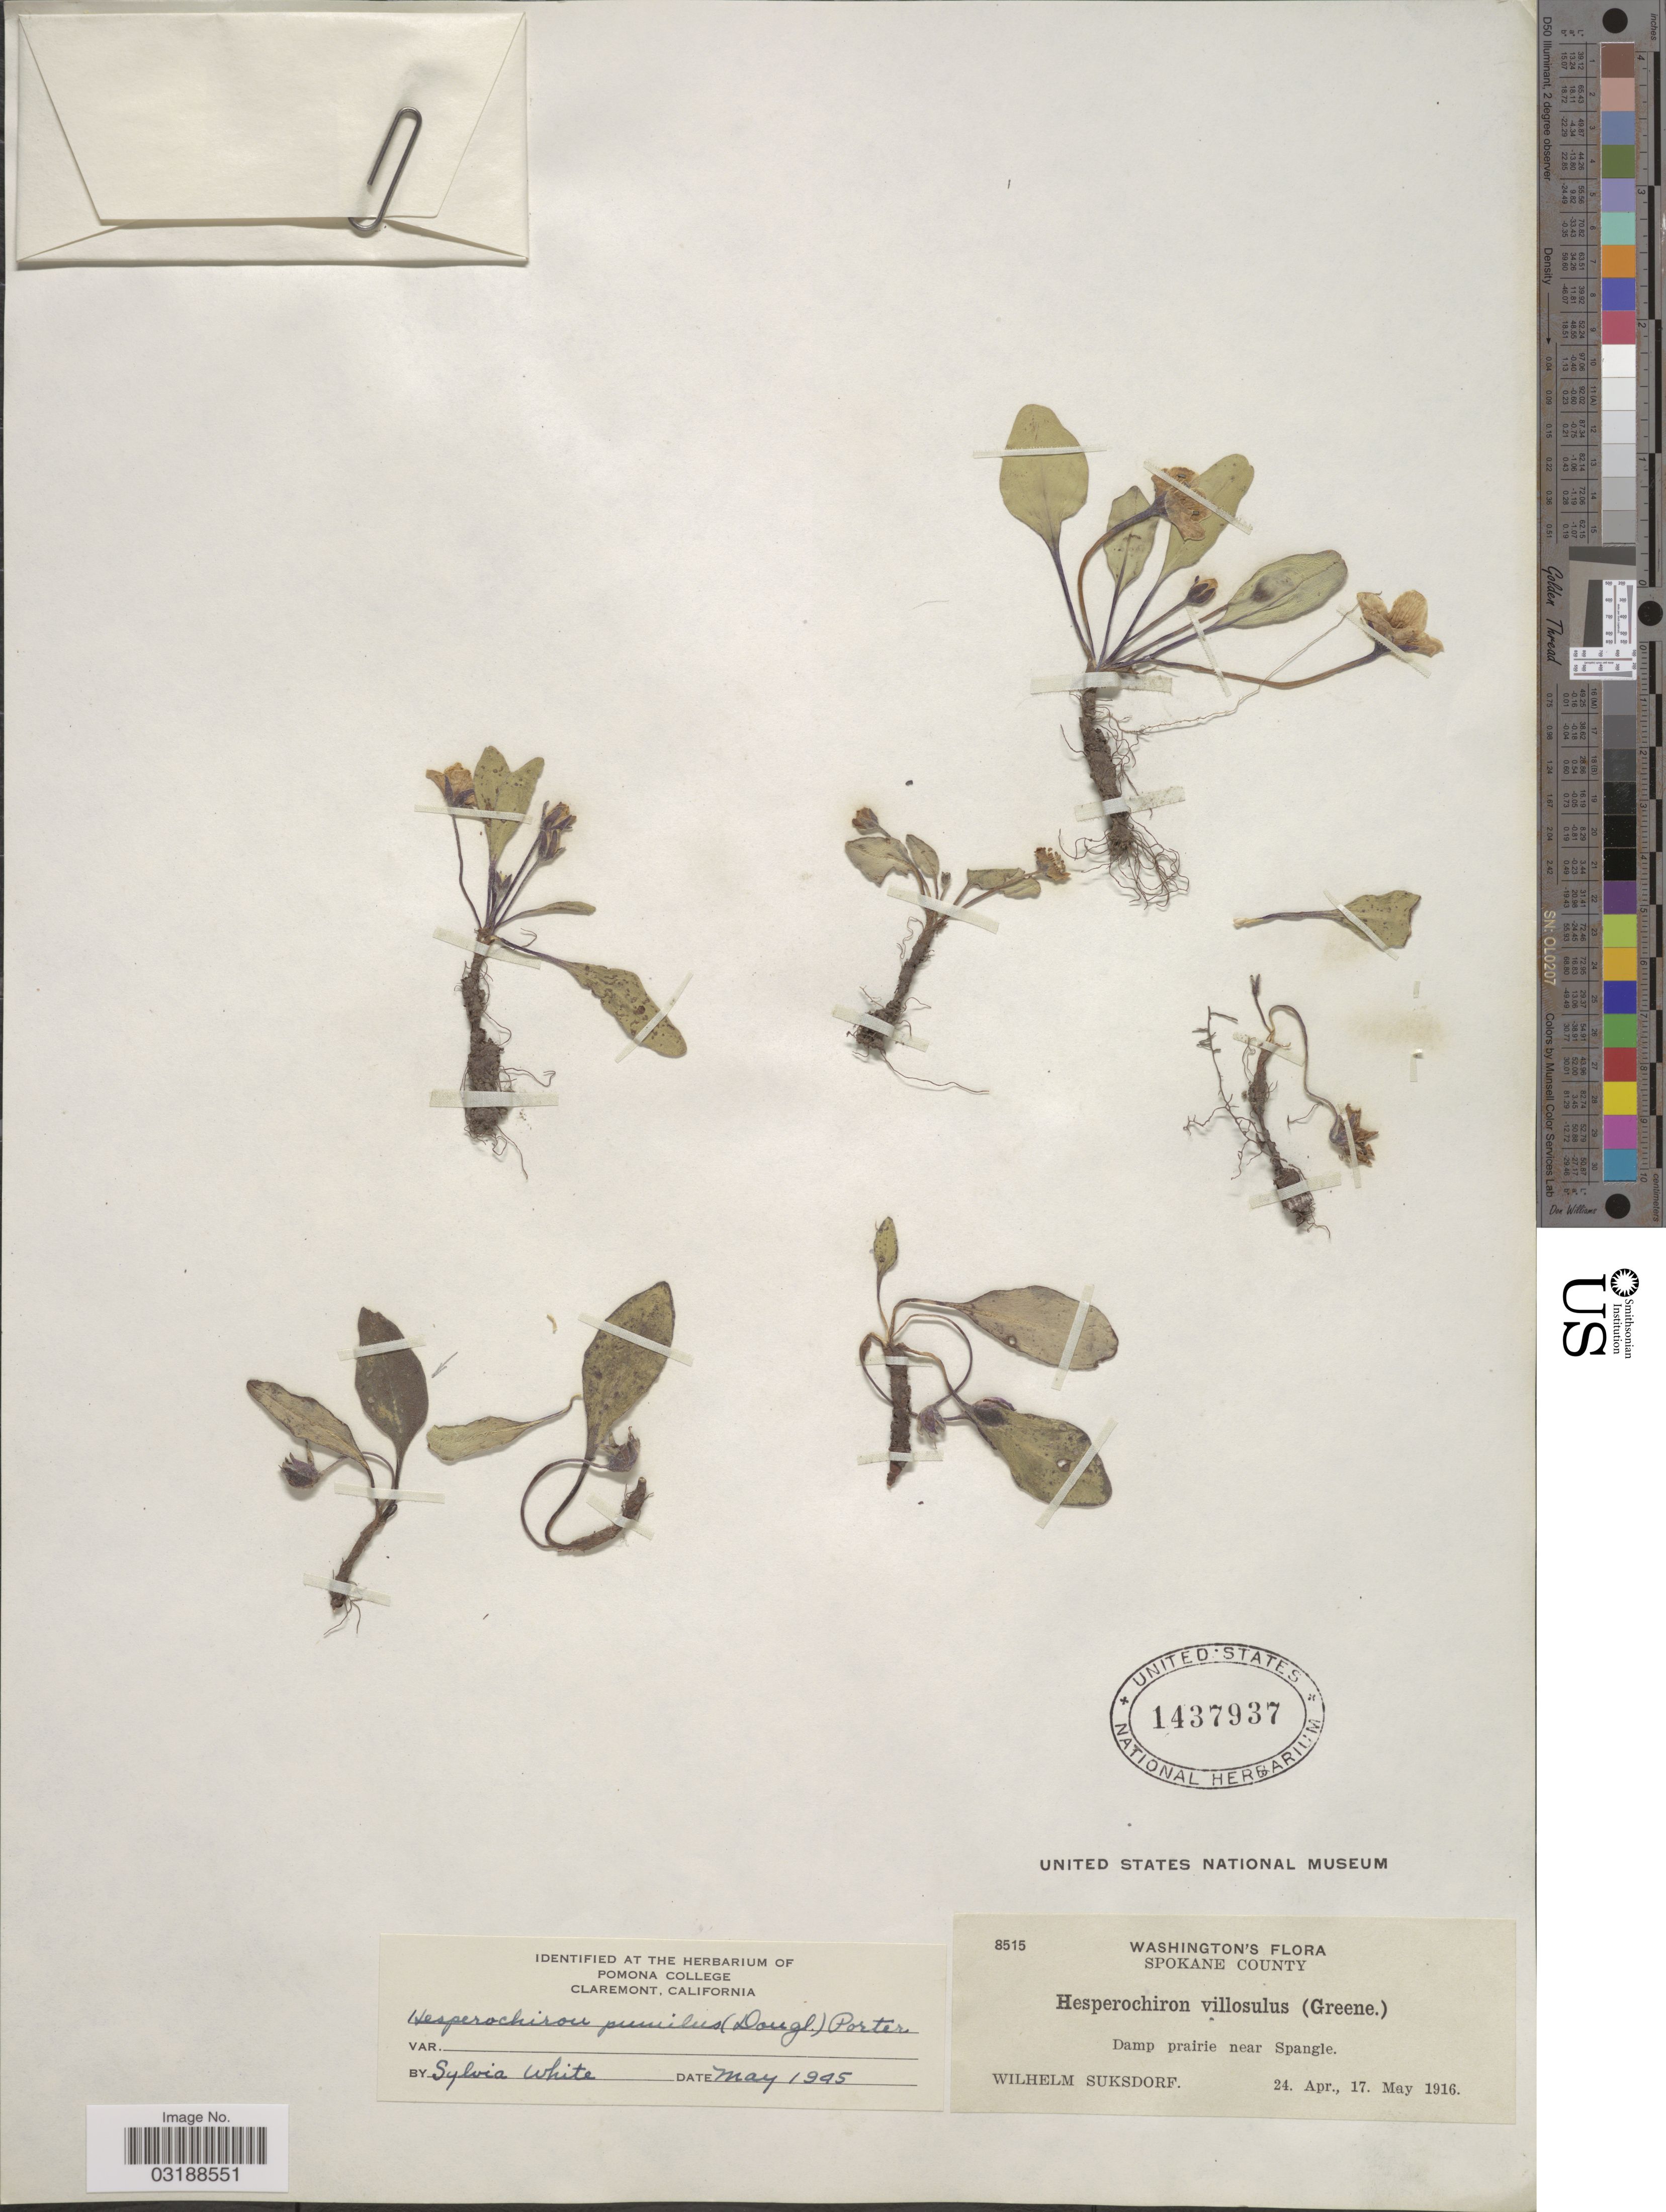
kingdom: Plantae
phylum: Tracheophyta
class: Magnoliopsida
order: Boraginales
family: Hydrophyllaceae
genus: Hesperochiron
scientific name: Hesperochiron pumilus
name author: (Griseb.) Porter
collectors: W. N. Suksdorf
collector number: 8515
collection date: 1916-04-24/1916-05-17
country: United States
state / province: Washington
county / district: Spokane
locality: Spokane County, Damp prairie near Spangle.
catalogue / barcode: US 1437937